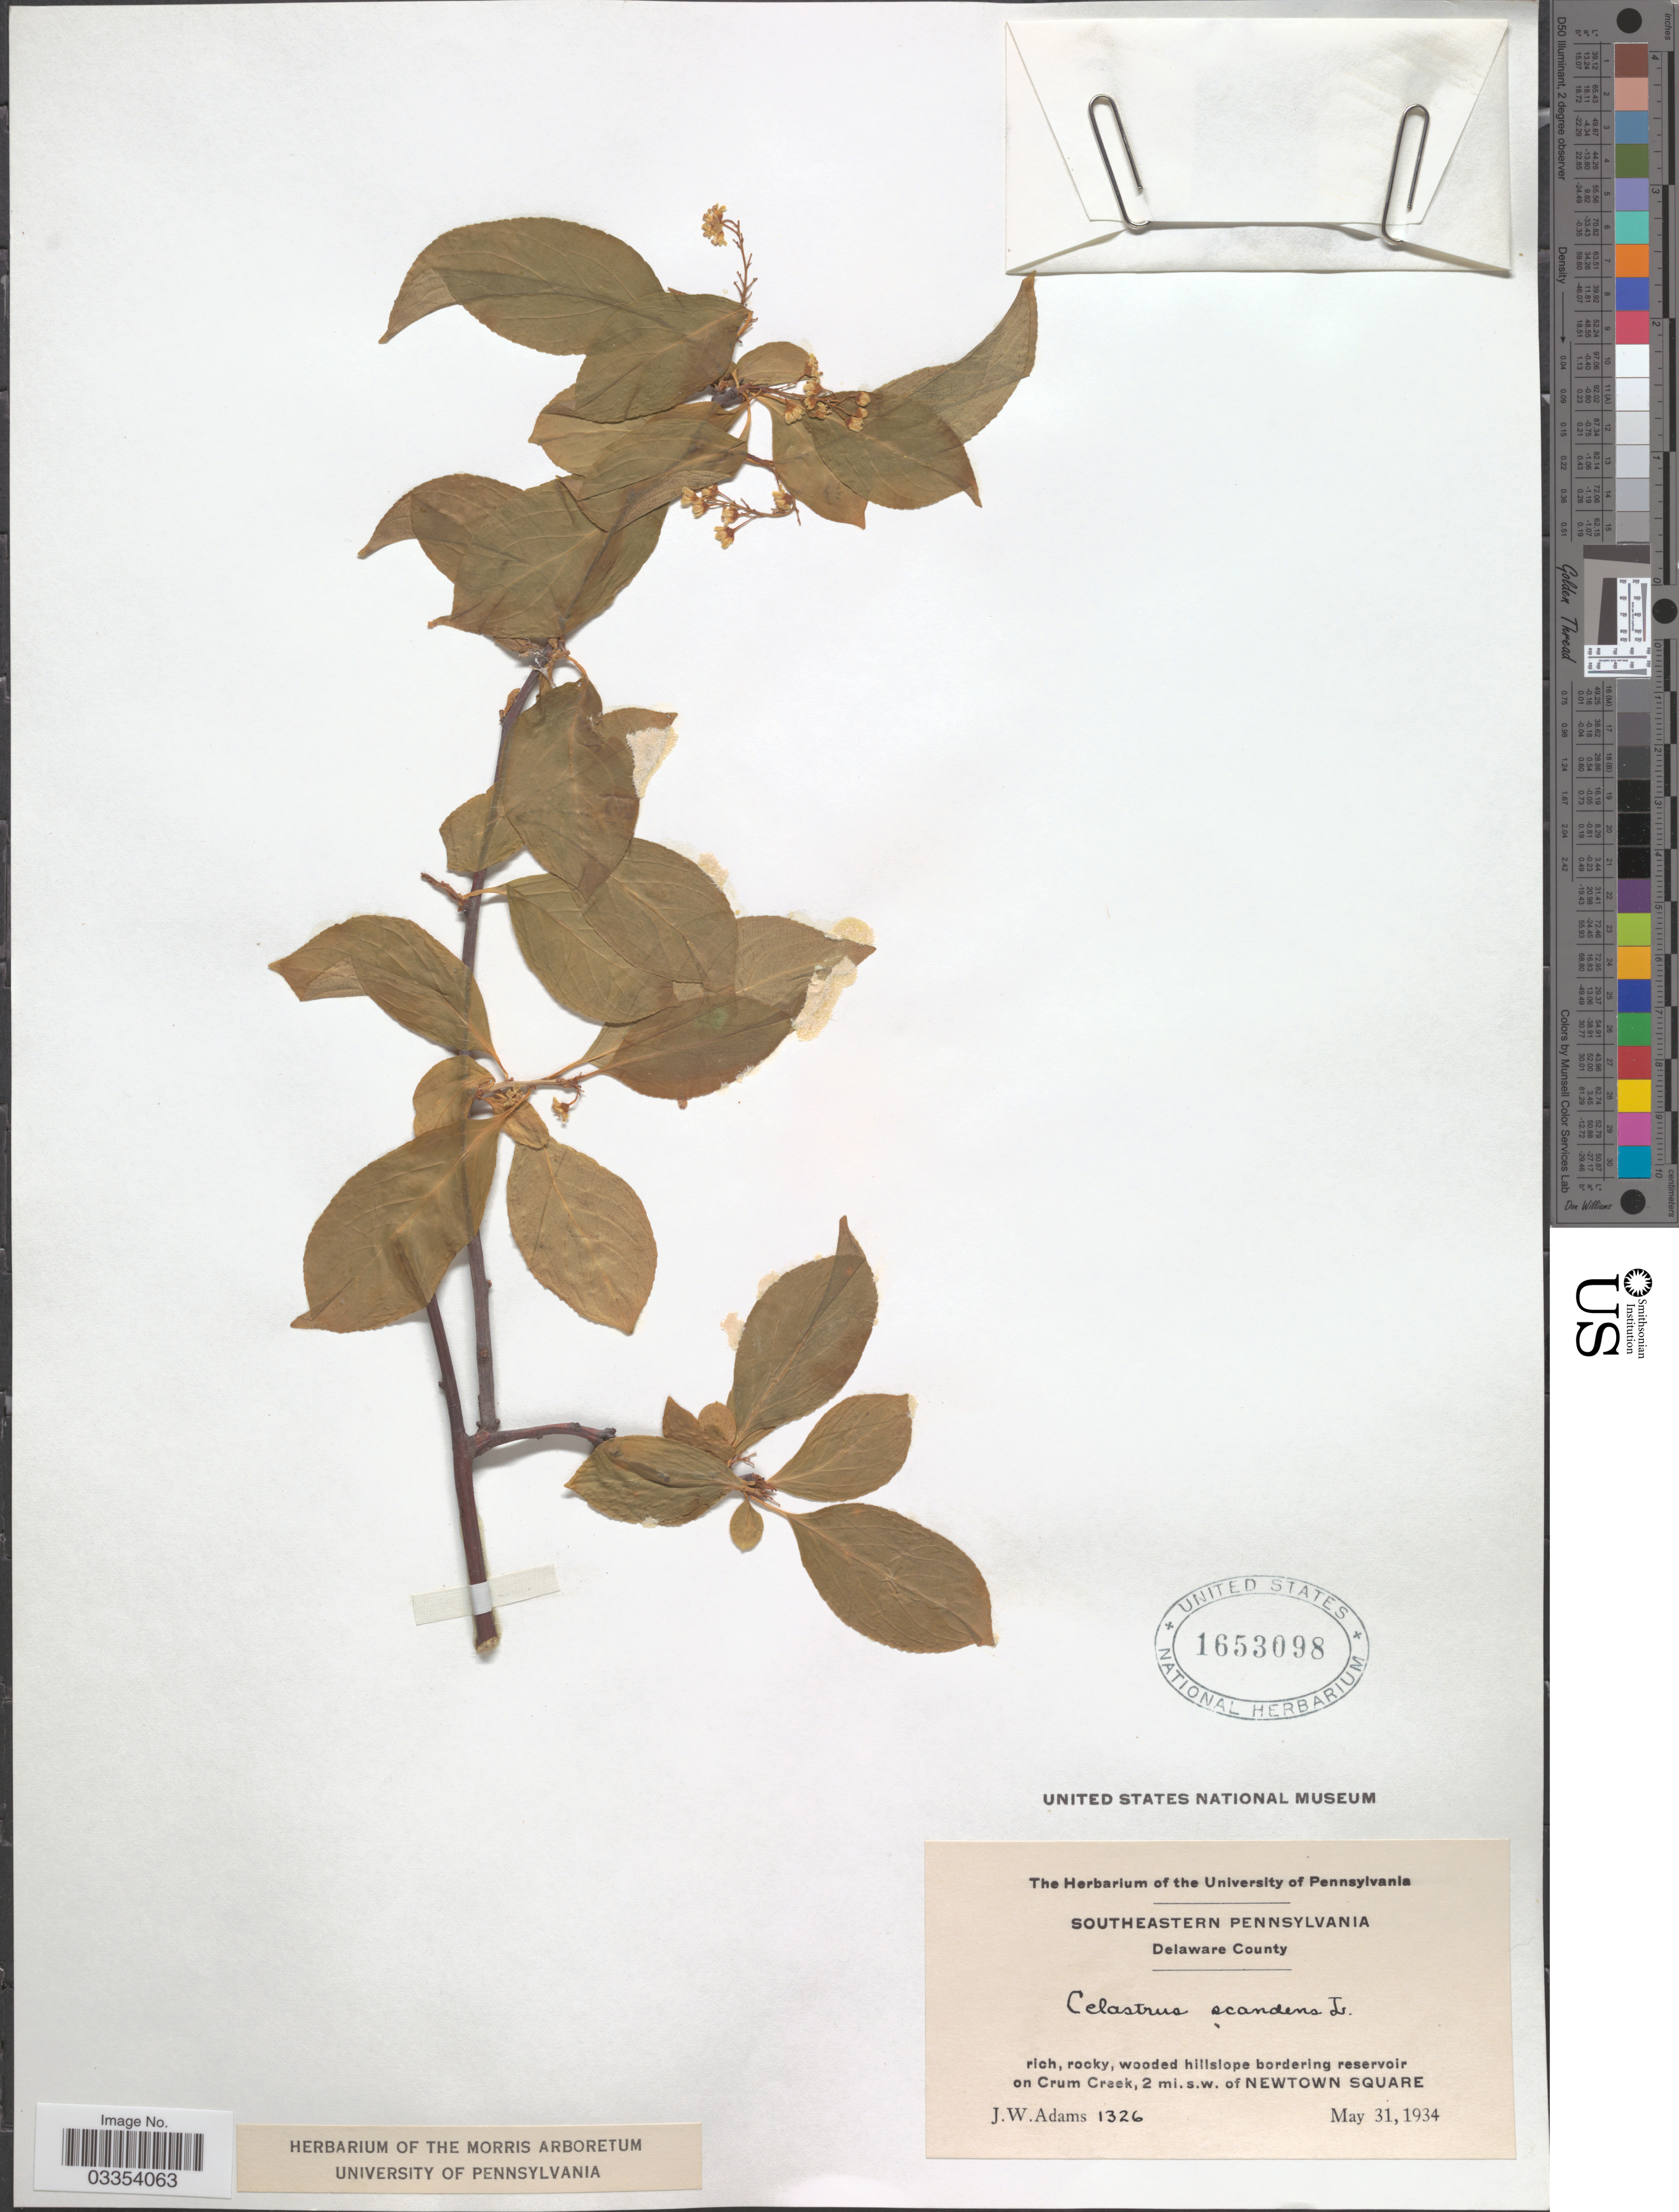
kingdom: Plantae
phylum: Tracheophyta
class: Magnoliopsida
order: Celastrales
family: Celastraceae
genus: Celastrus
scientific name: Celastrus scandens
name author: L.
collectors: J. Adams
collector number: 1326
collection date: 1934-05-31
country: United States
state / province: Pennsylvania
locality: Southeastern Pennsylvania. Delaware County. Rich, rocky, wooded hillslope bordering reservoir on Crum Creek, 2 mi. s.w. of Newtown Square.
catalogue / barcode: US 1653098